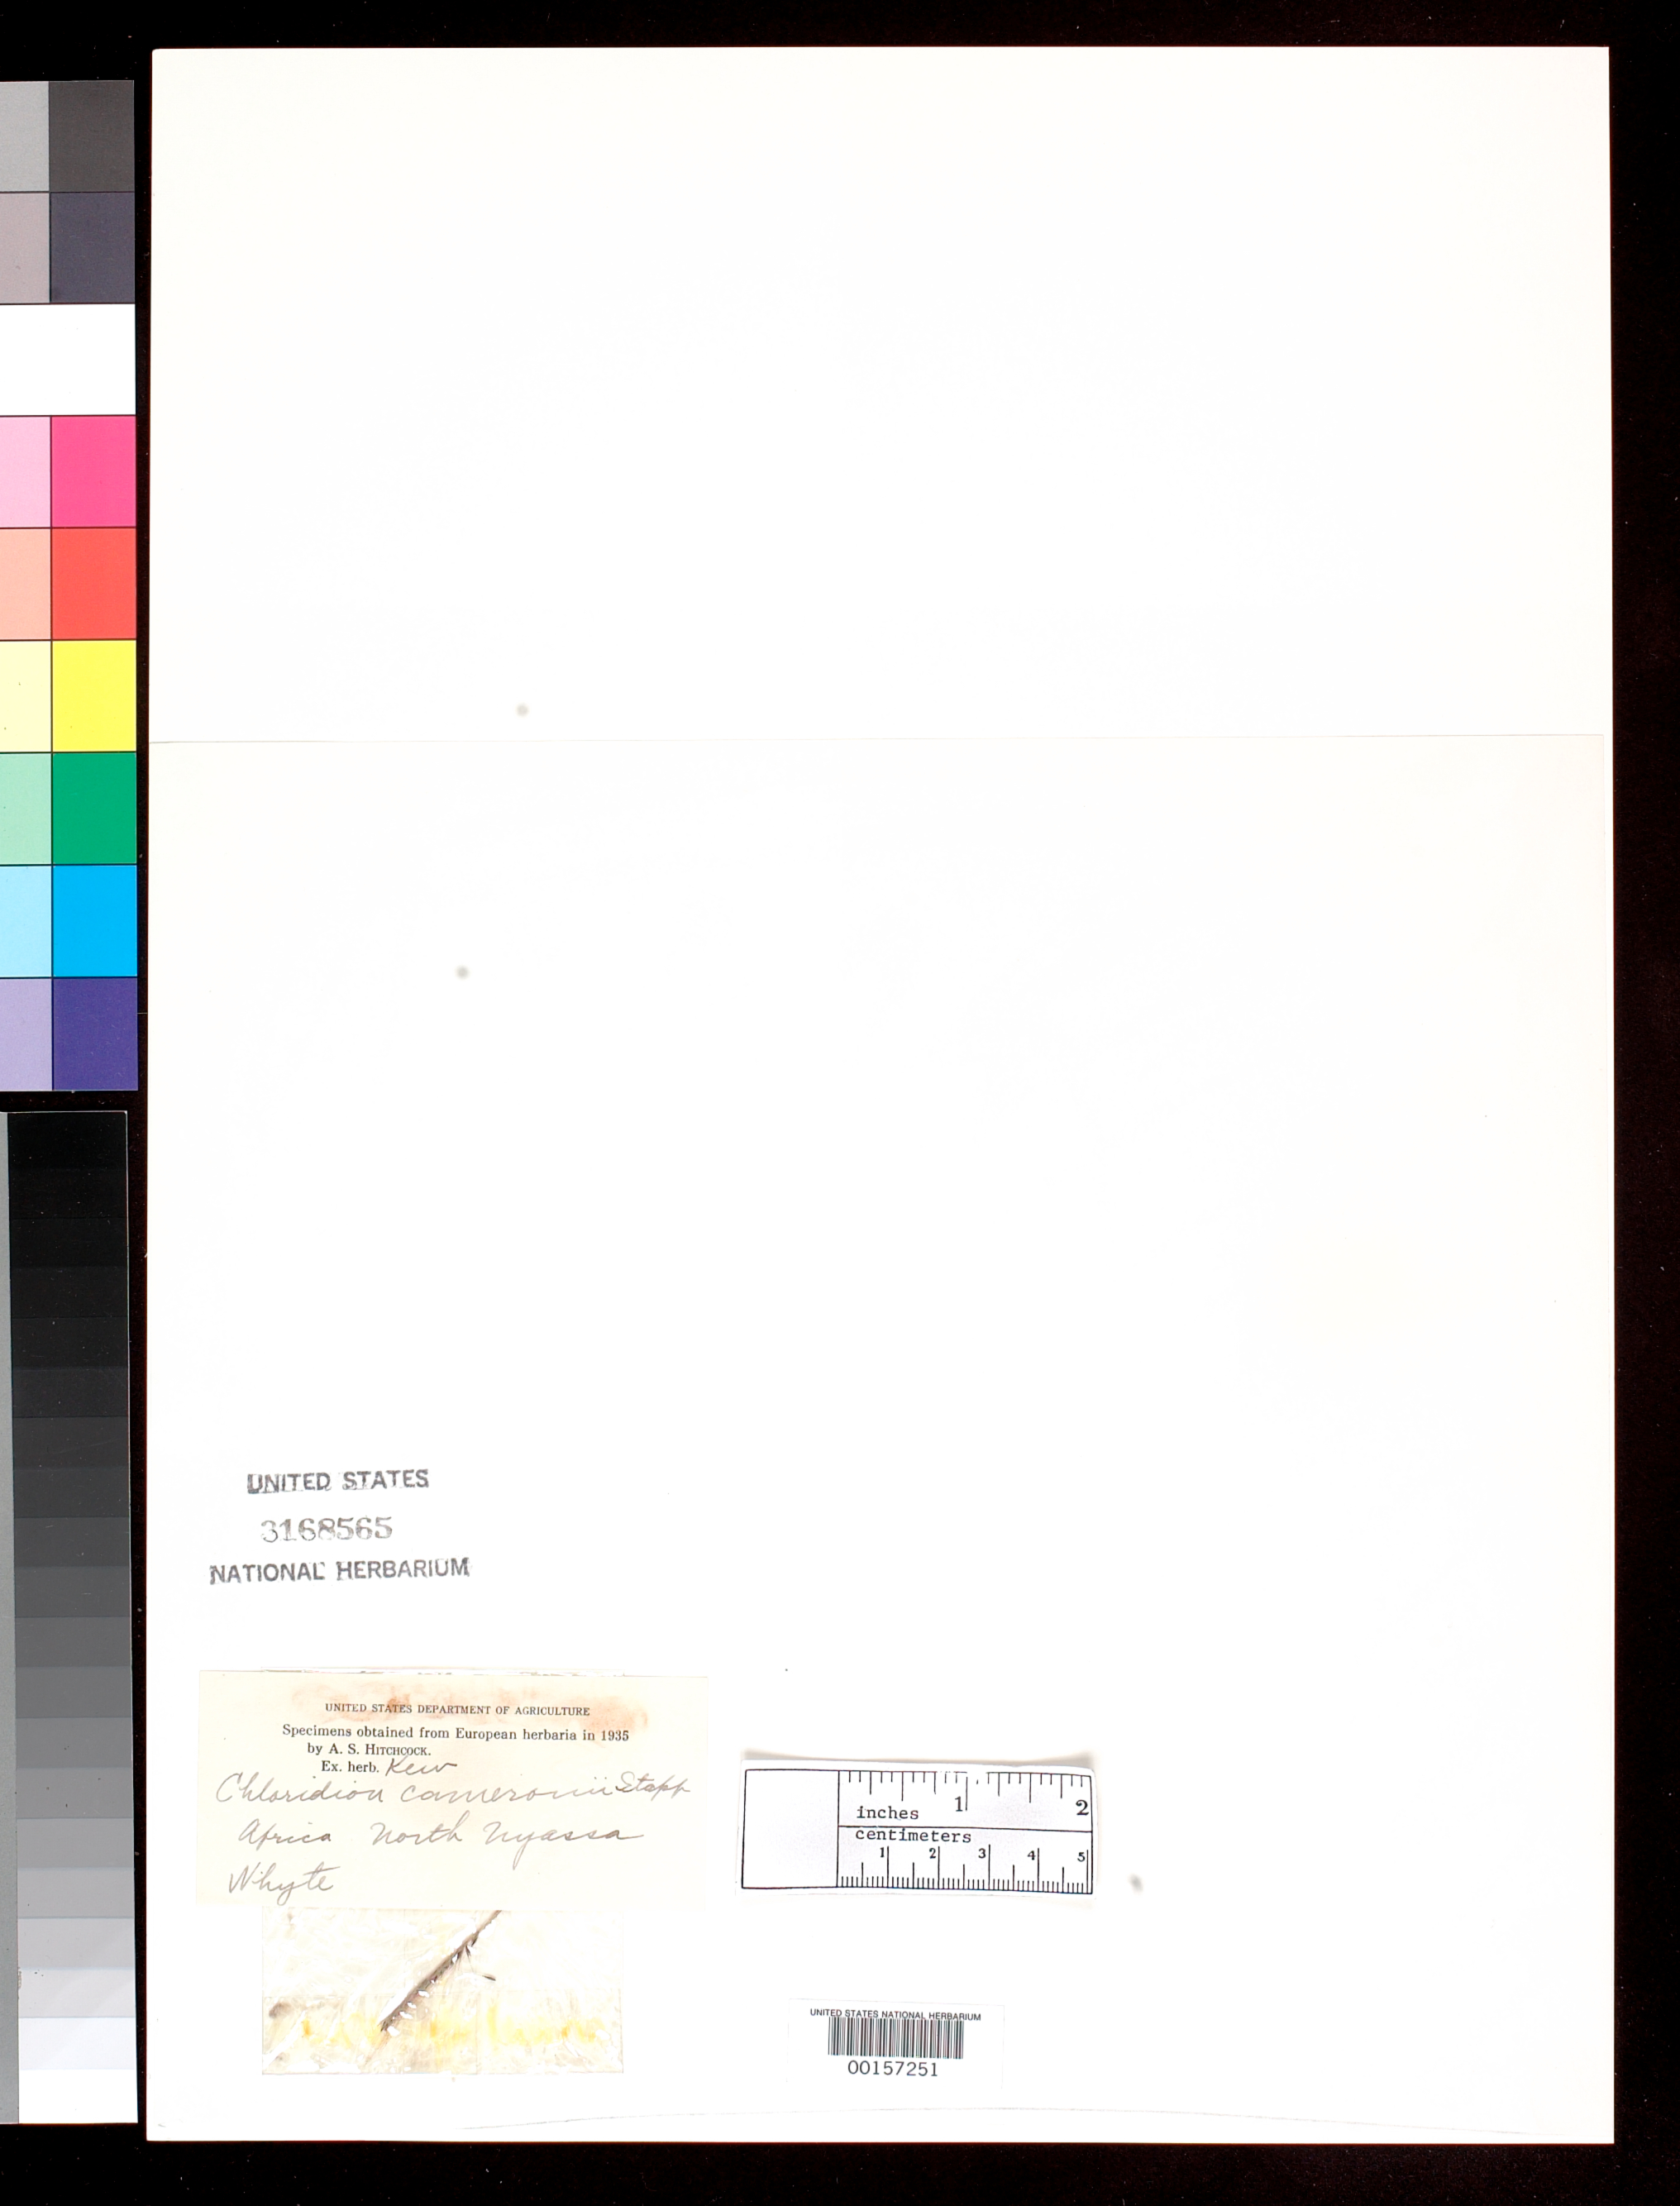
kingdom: Plantae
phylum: Tracheophyta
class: Liliopsida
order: Poales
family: Poaceae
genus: Chloridion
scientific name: Chloridion cameroni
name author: Stapf in Hook.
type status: Type Fragment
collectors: A. Whyte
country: Malawi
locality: North Nyassa.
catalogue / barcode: US 3168565